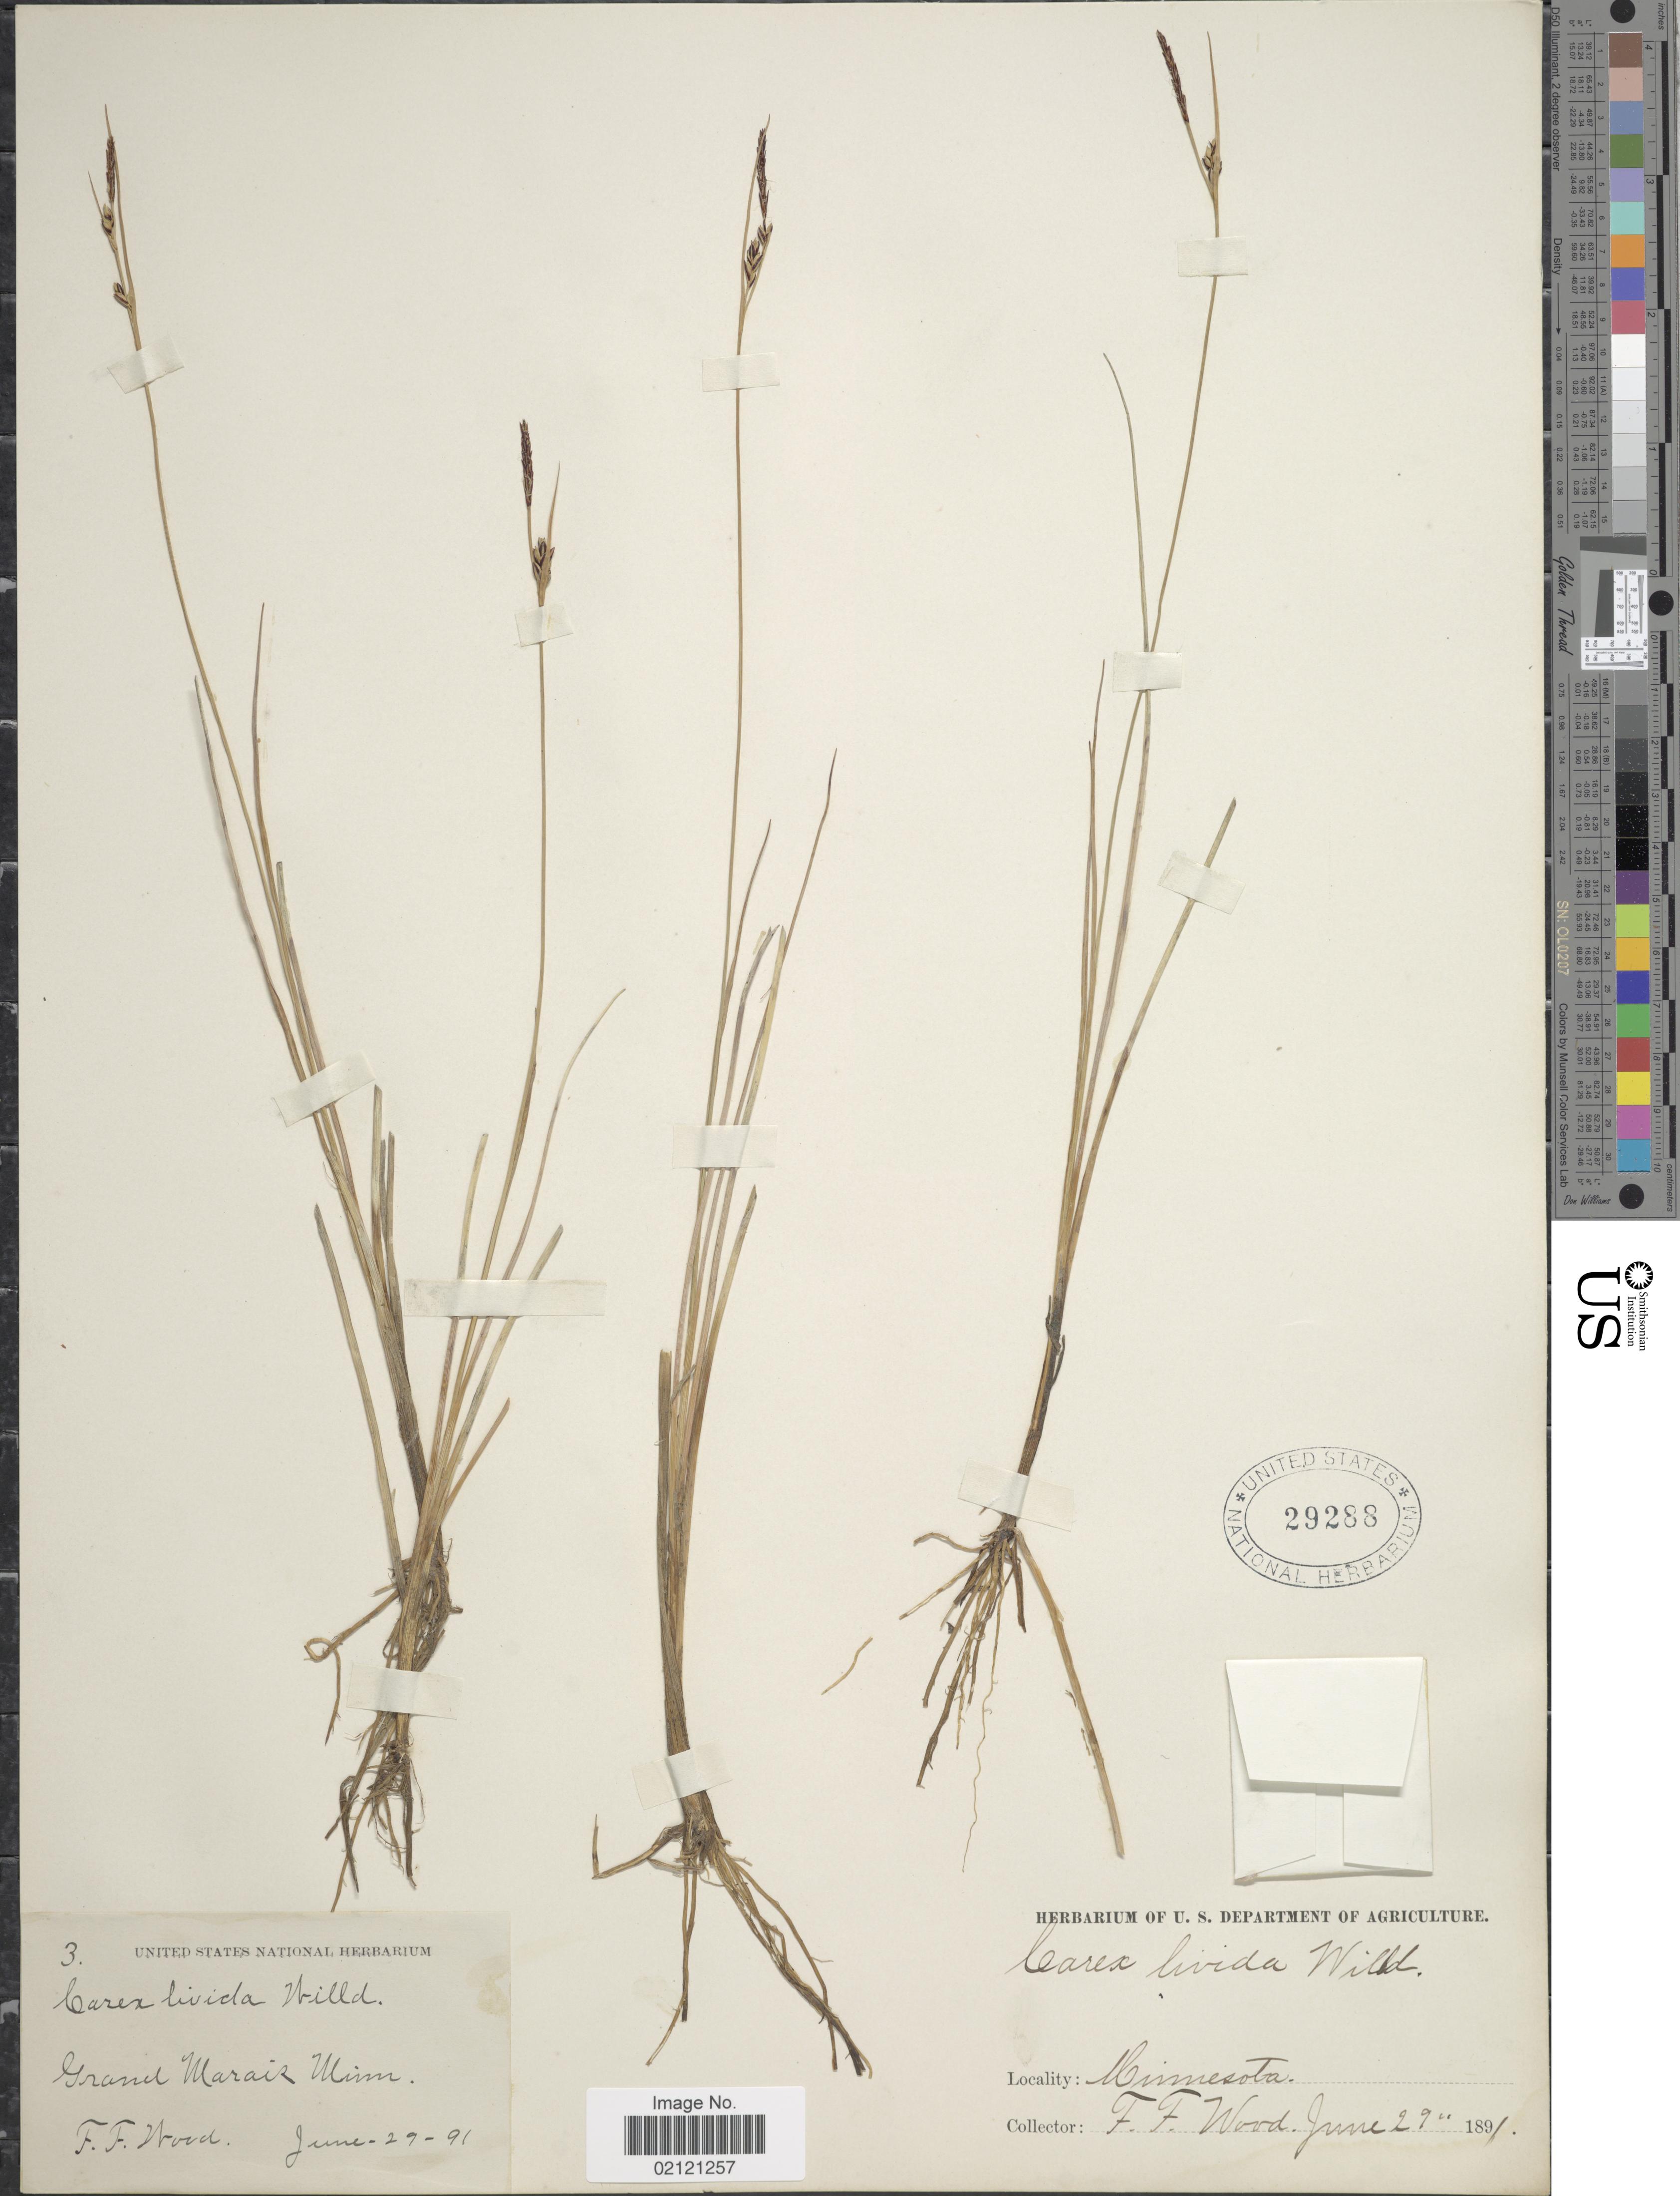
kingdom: Plantae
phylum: Tracheophyta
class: Liliopsida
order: Poales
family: Cyperaceae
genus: Carex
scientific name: Carex livida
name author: (Wahlenb.) Willd.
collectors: F. Wood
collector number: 3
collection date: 1891-06-29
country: United States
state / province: Minnesota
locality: Grand Maraiz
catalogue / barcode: US 29288